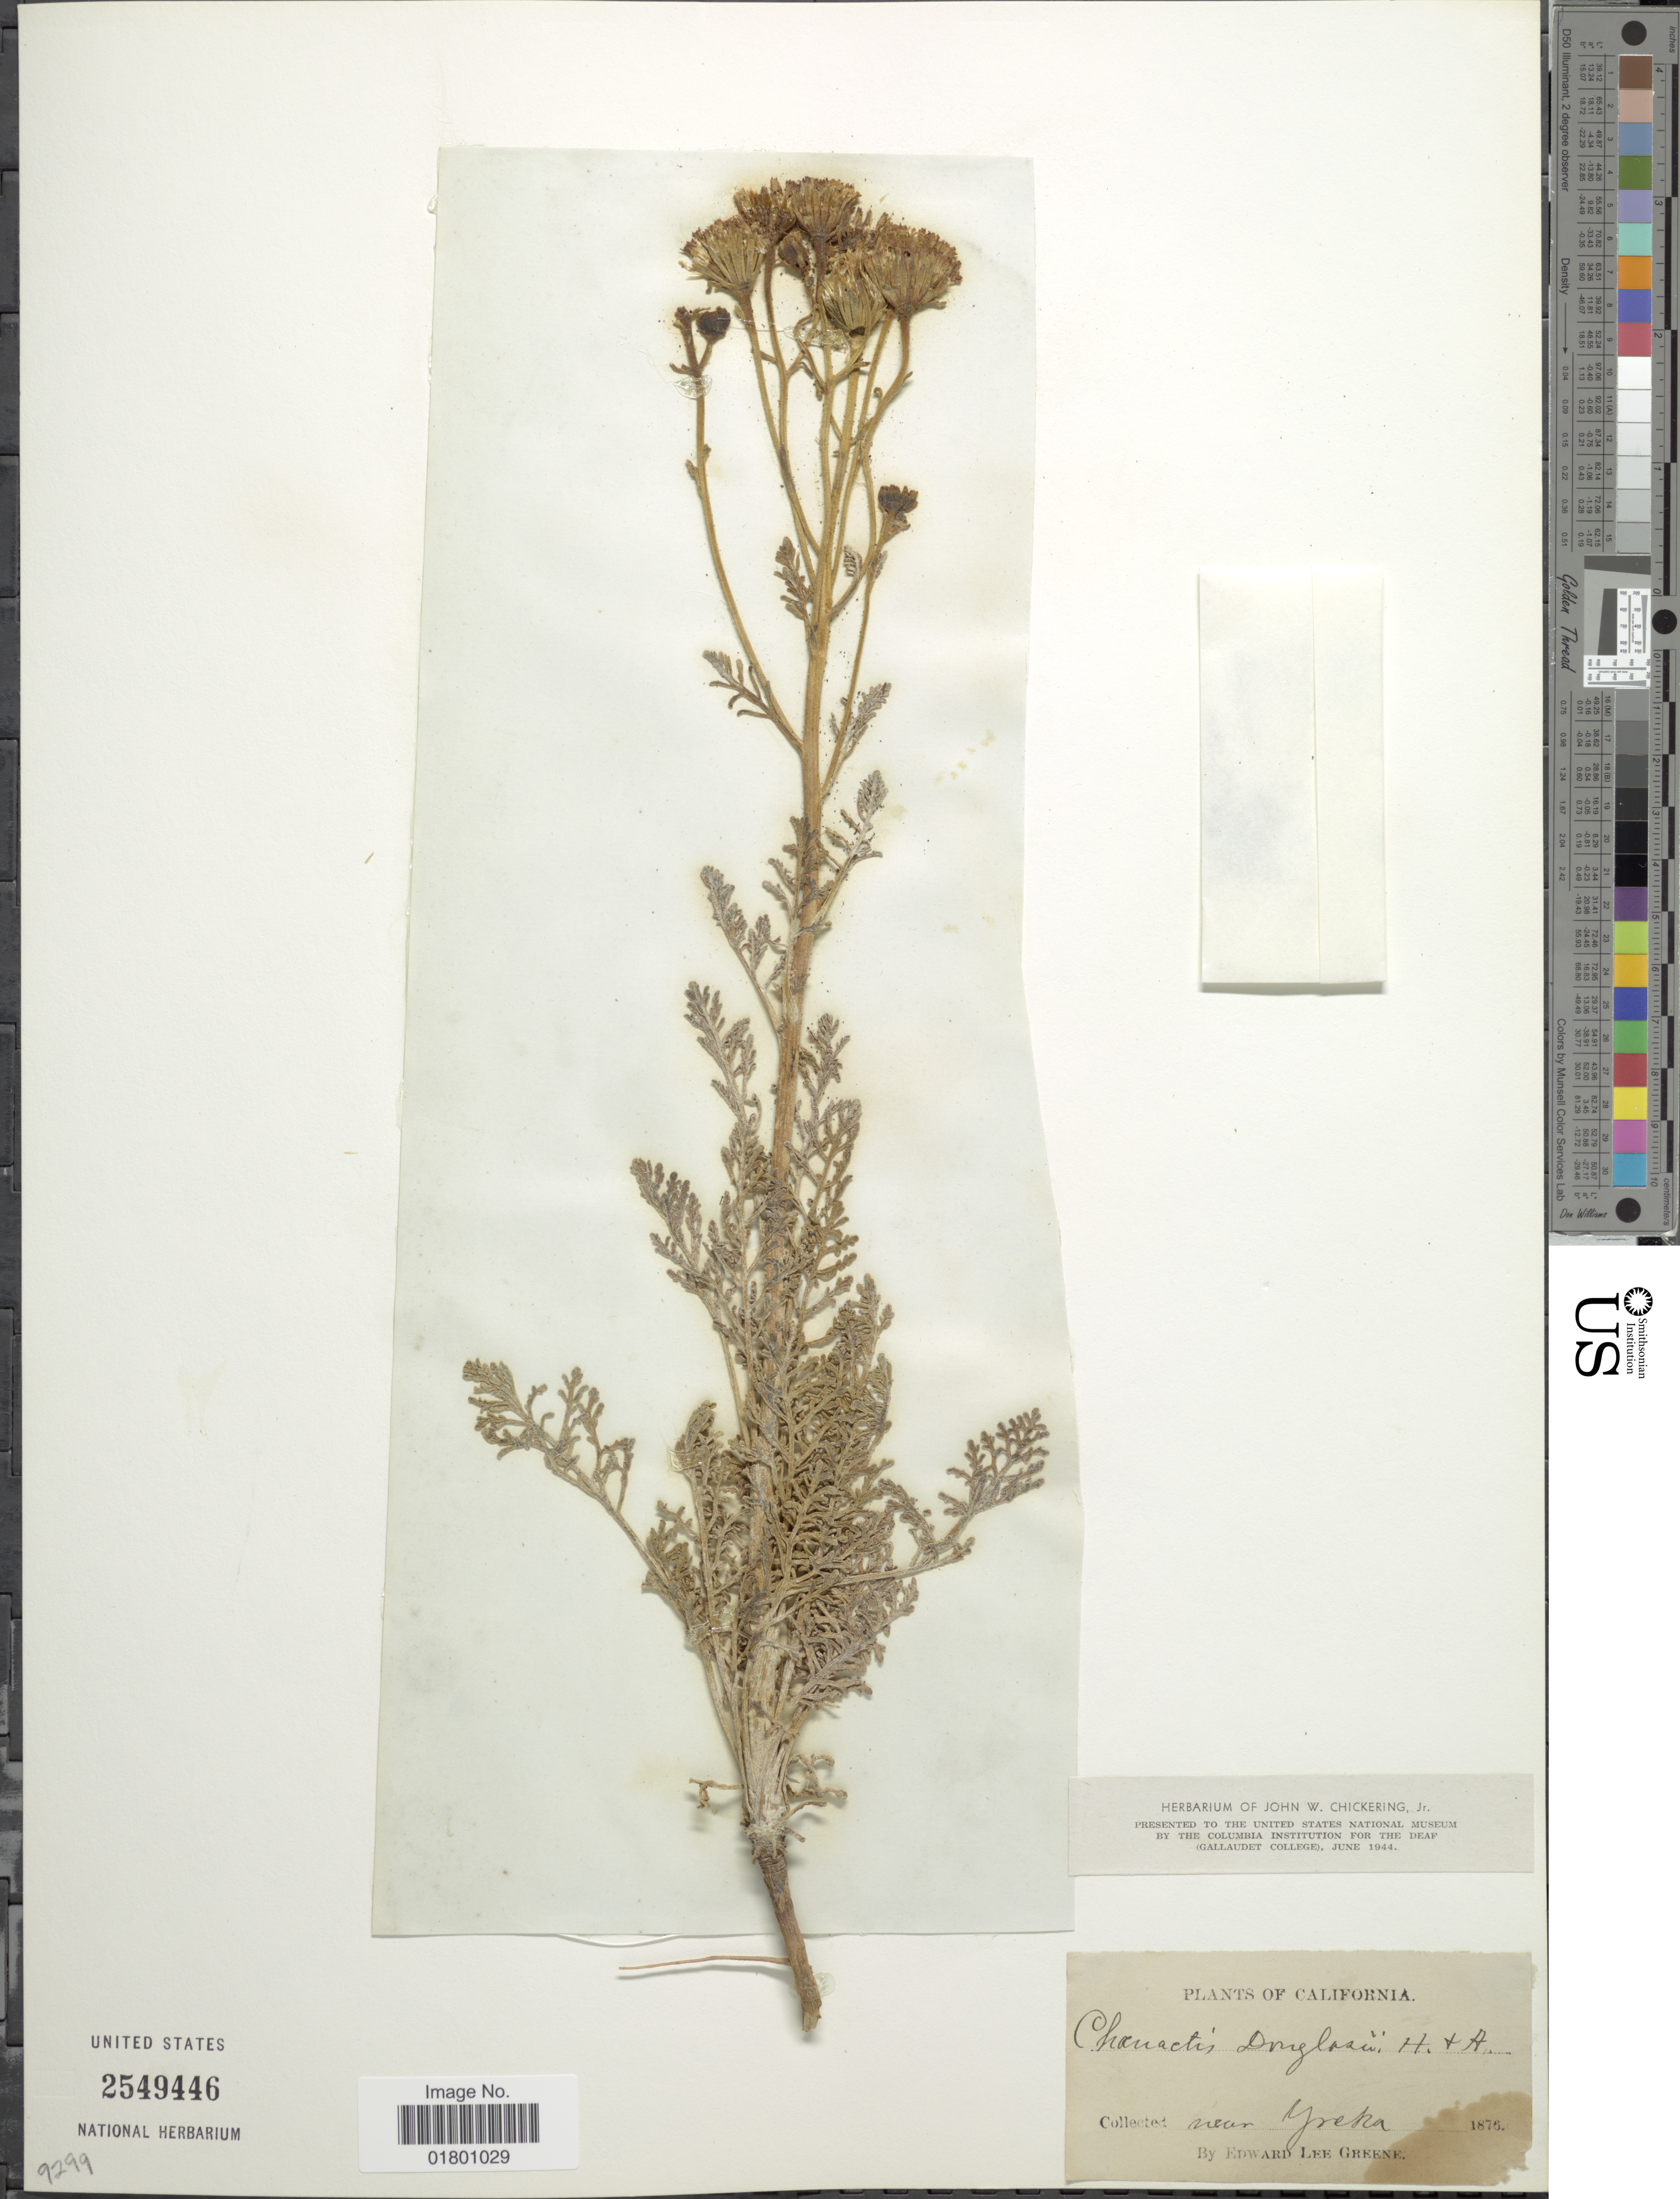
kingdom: Plantae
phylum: Tracheophyta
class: Magnoliopsida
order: Asterales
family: Asteraceae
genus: Chaenactis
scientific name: Chaenactis douglasii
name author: Hook. & Arn.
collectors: E. L. Greene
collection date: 1876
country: United States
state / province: California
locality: Near Yreka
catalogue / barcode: US 2549446